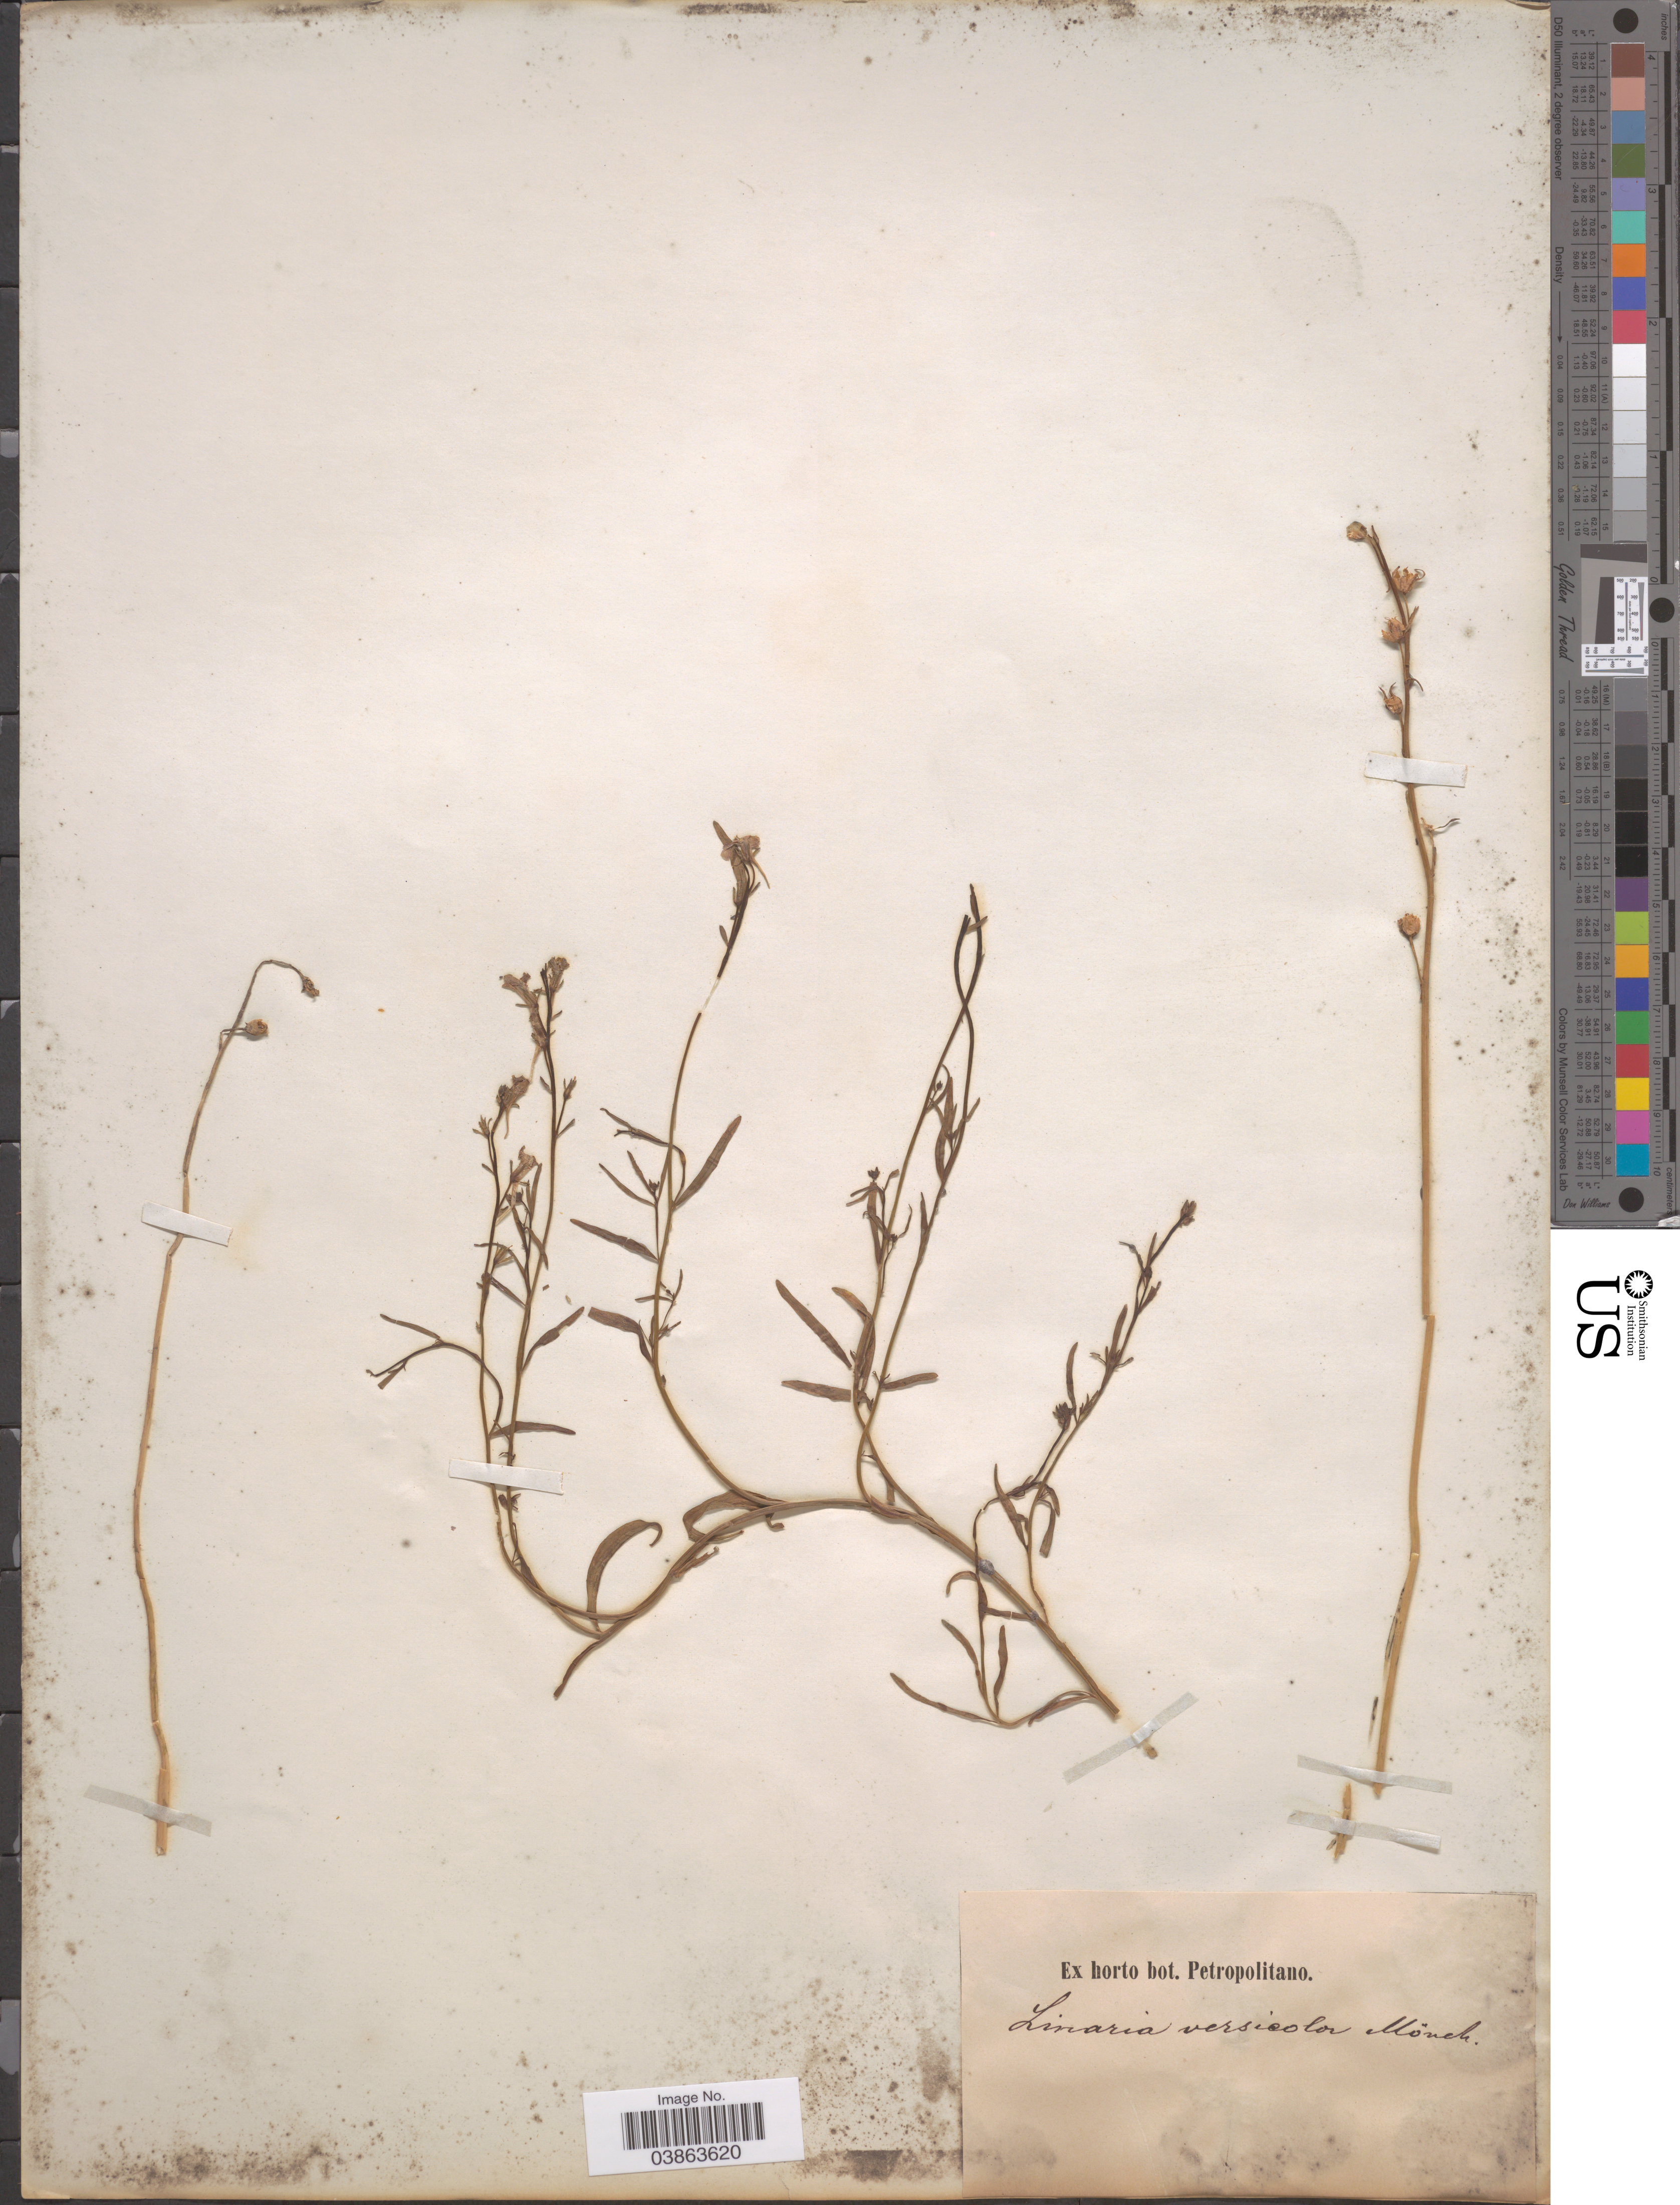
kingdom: Plantae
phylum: Tracheophyta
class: Magnoliopsida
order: Lamiales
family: Plantaginaceae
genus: Linaria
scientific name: Linaria versicolor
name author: Moench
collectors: ex Horto Bot. Petropolitano